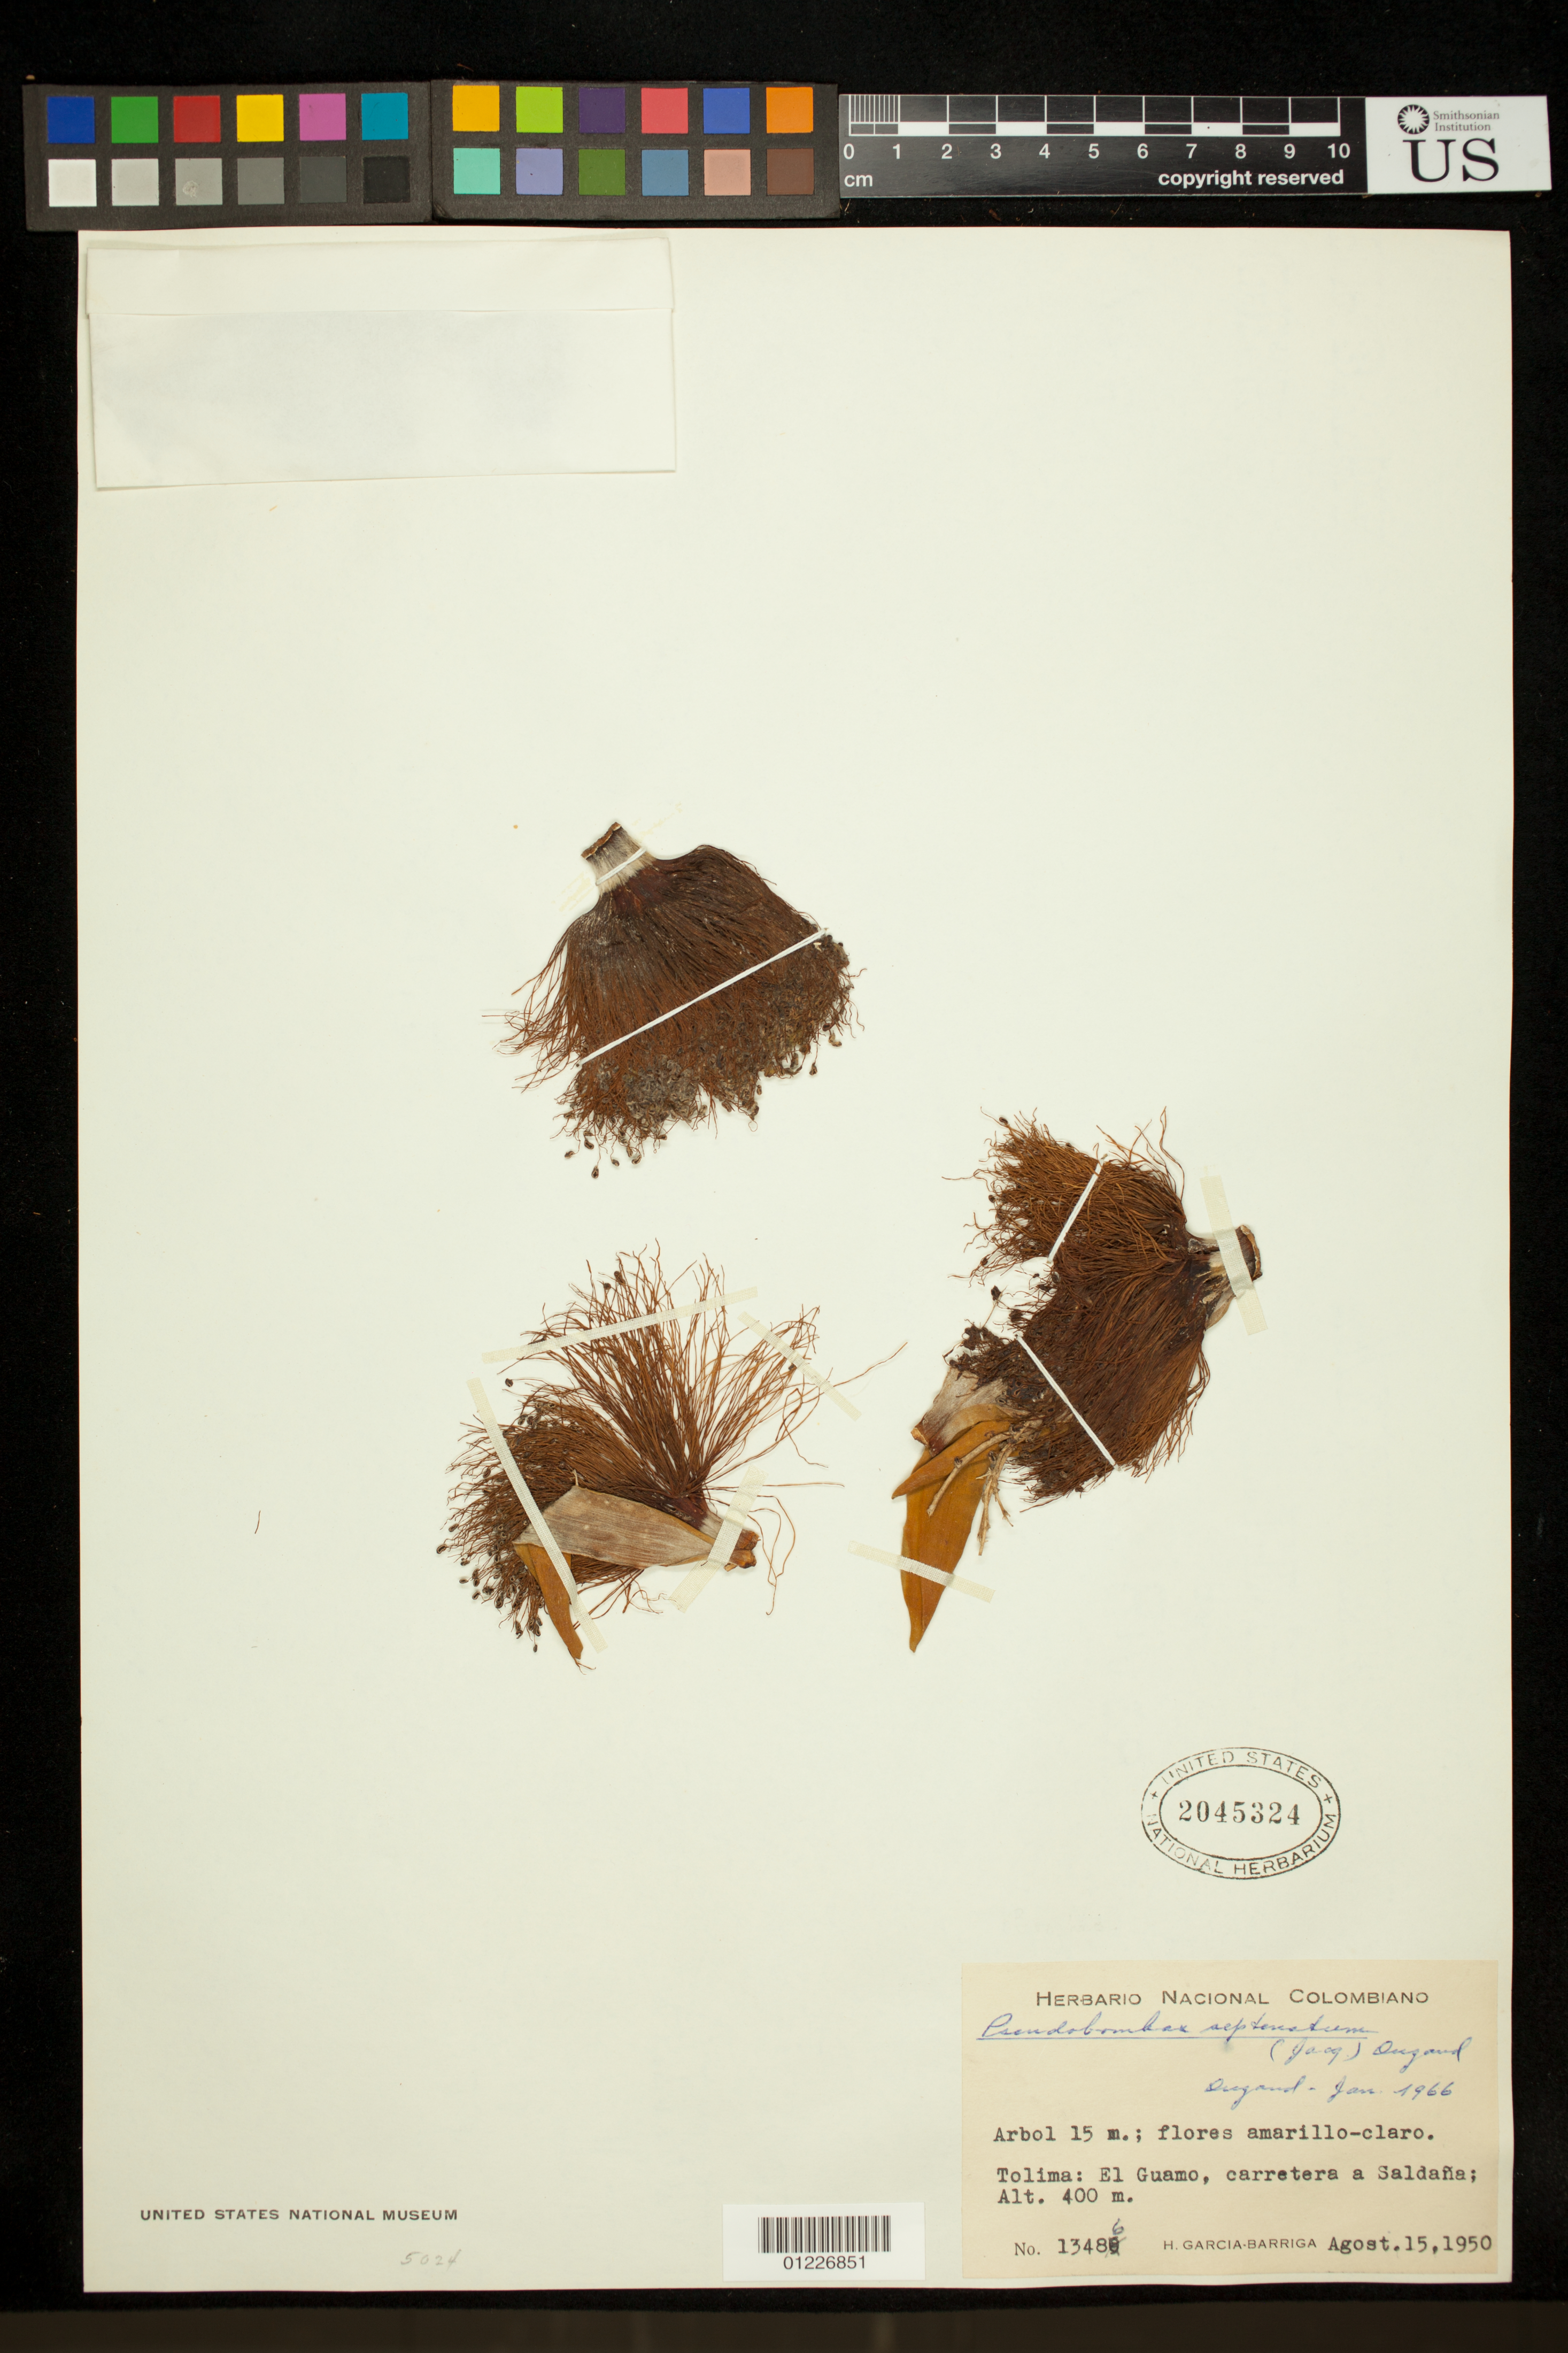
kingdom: Plantae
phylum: Tracheophyta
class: Magnoliopsida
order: Malvales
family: Malvaceae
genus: Pseudobombax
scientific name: Pseudobombax septenatum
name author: (Jacq.) Dugand G.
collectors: H. García Barriga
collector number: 13486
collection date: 1950-08-15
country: Colombia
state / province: Tolima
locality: El Guamo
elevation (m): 400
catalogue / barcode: US 2045324